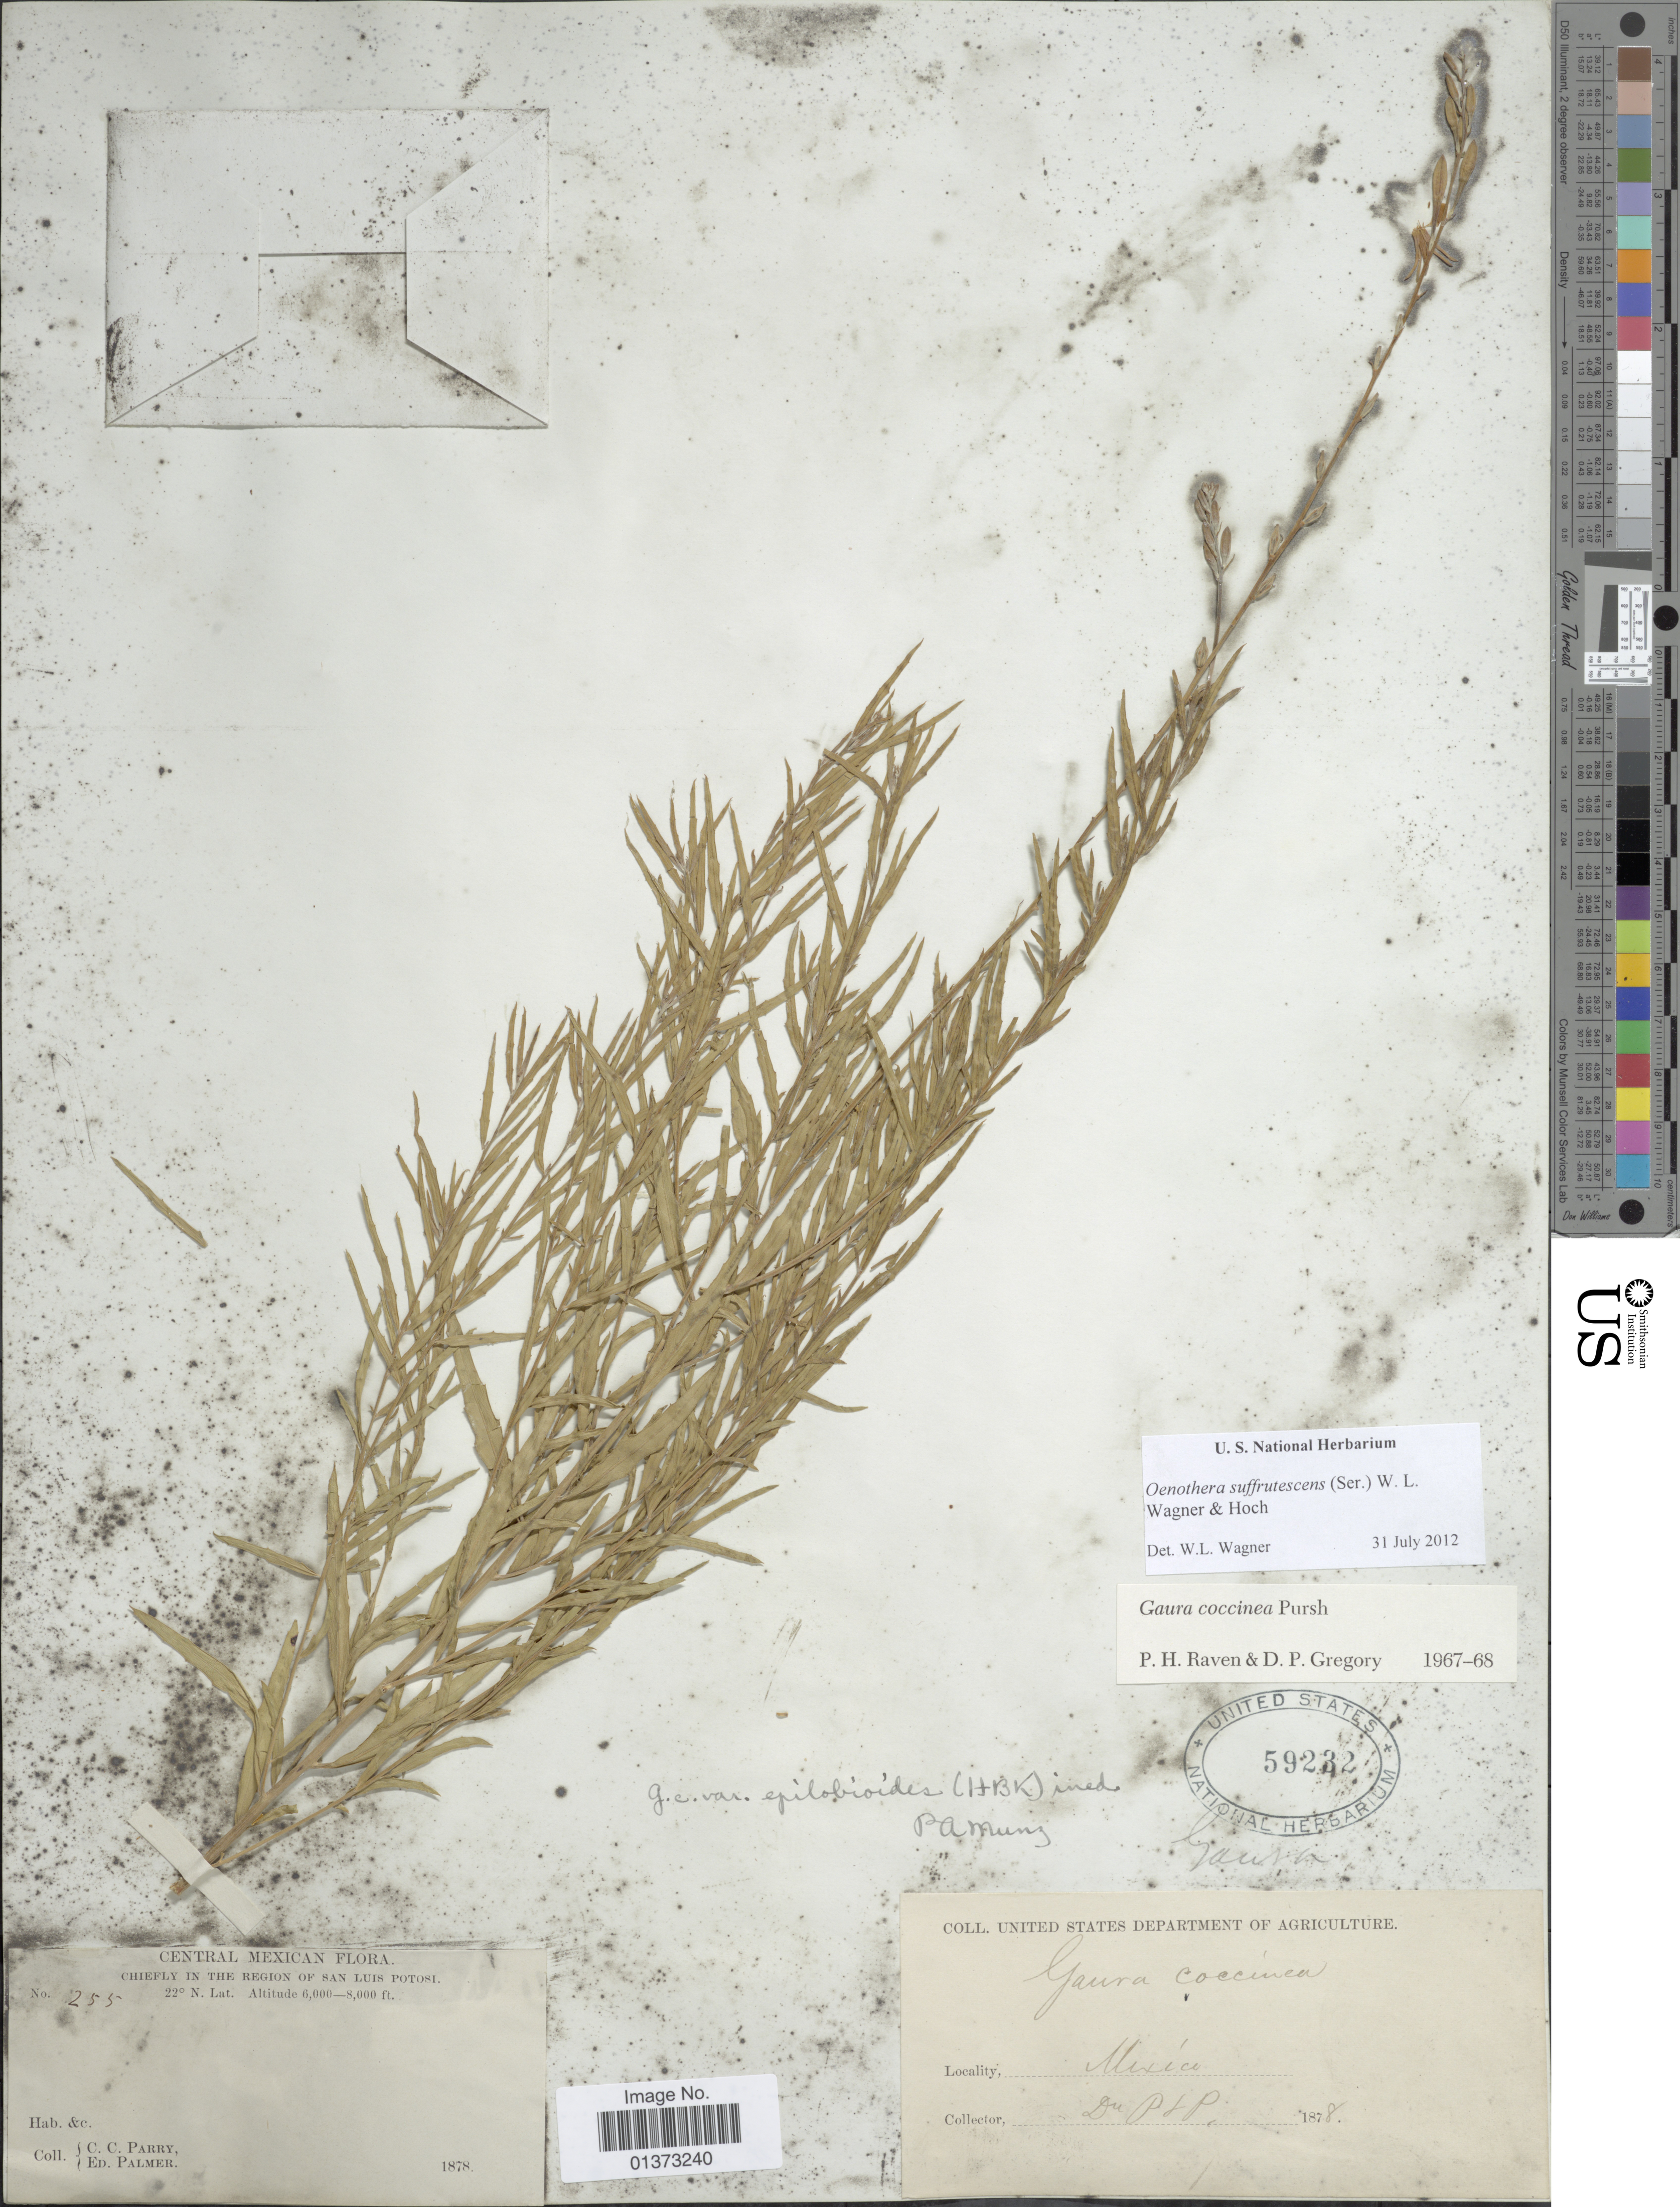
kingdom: Plantae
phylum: Tracheophyta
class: Magnoliopsida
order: Myrtales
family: Onagraceae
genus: Oenothera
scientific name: Oenothera suffrutescens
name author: (Ser.) W.L. Wagner & Hoch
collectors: C. C. Parry & E. Palmer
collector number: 255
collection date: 1878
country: Mexico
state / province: San Luis Potosí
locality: Central Mexican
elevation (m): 1829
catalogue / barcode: US 59232